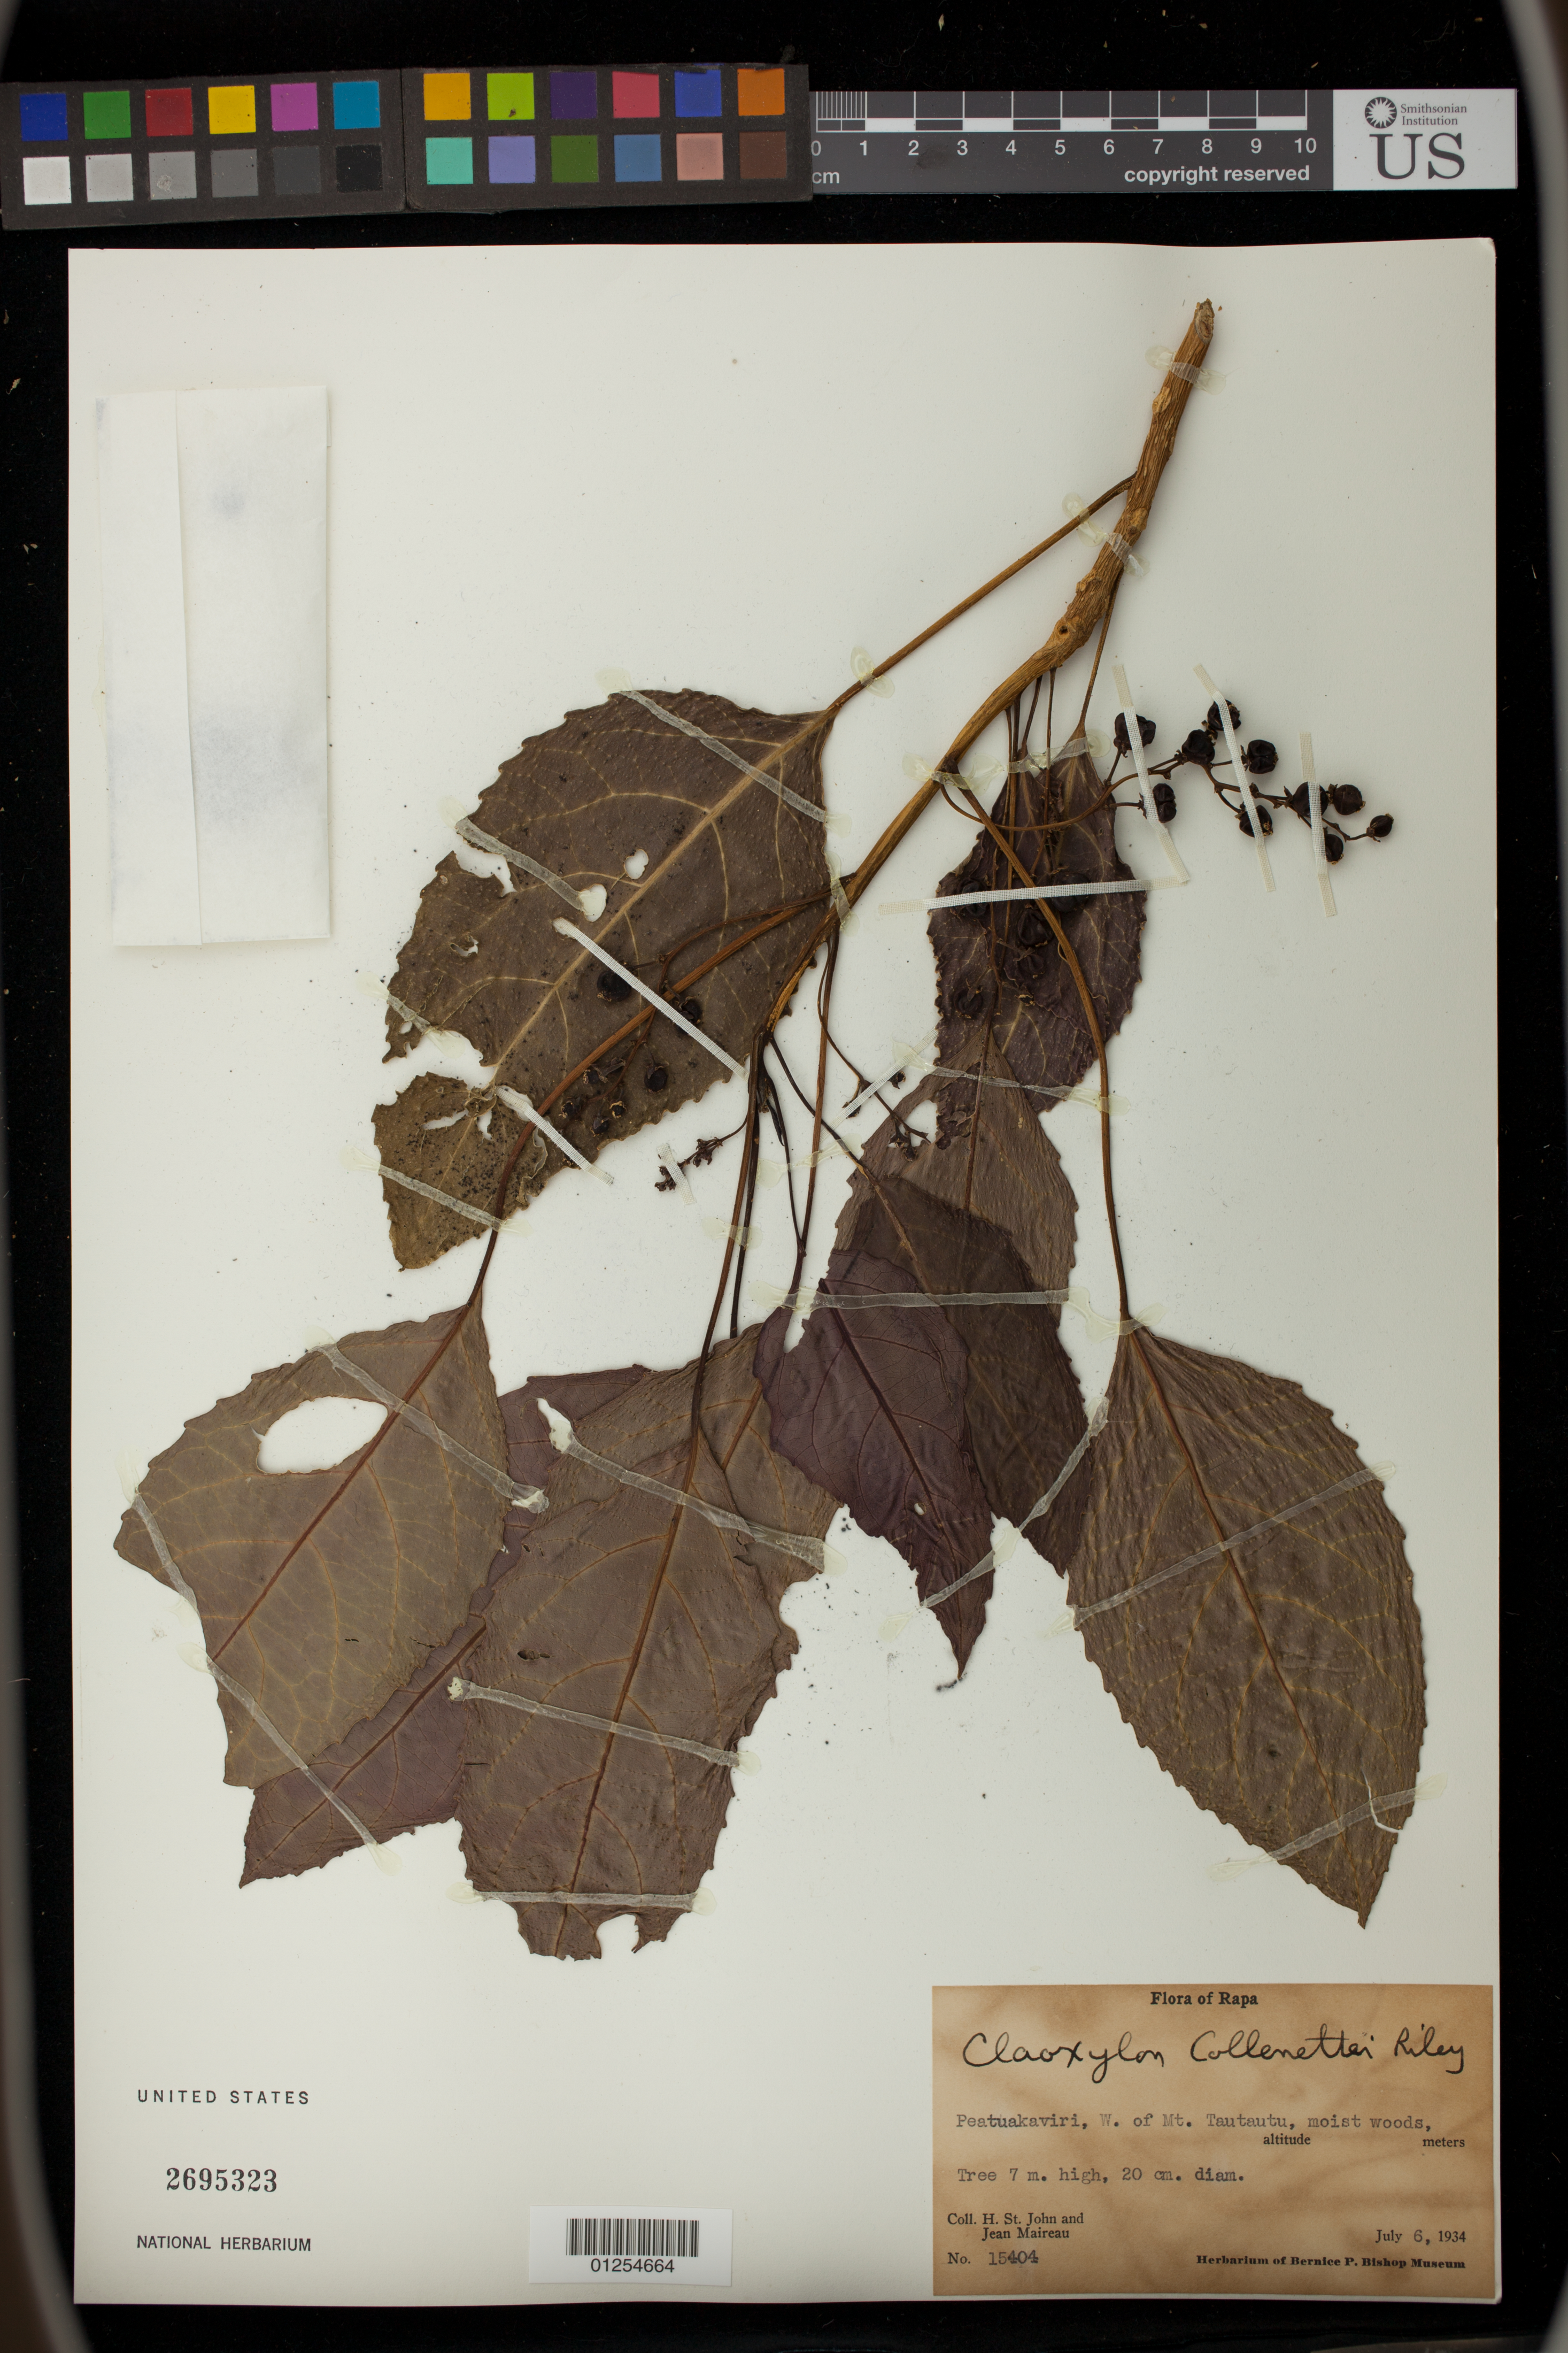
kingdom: Plantae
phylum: Tracheophyta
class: Magnoliopsida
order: Malpighiales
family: Euphorbiaceae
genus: Claoxylon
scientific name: Claoxylon collenettei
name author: Riley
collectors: H. St. John & J. Maireau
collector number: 15404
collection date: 1934-07-06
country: French Polynesia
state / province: Rapa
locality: Peatuakaviri, W. of Mt. Tautautu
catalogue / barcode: US 2695323